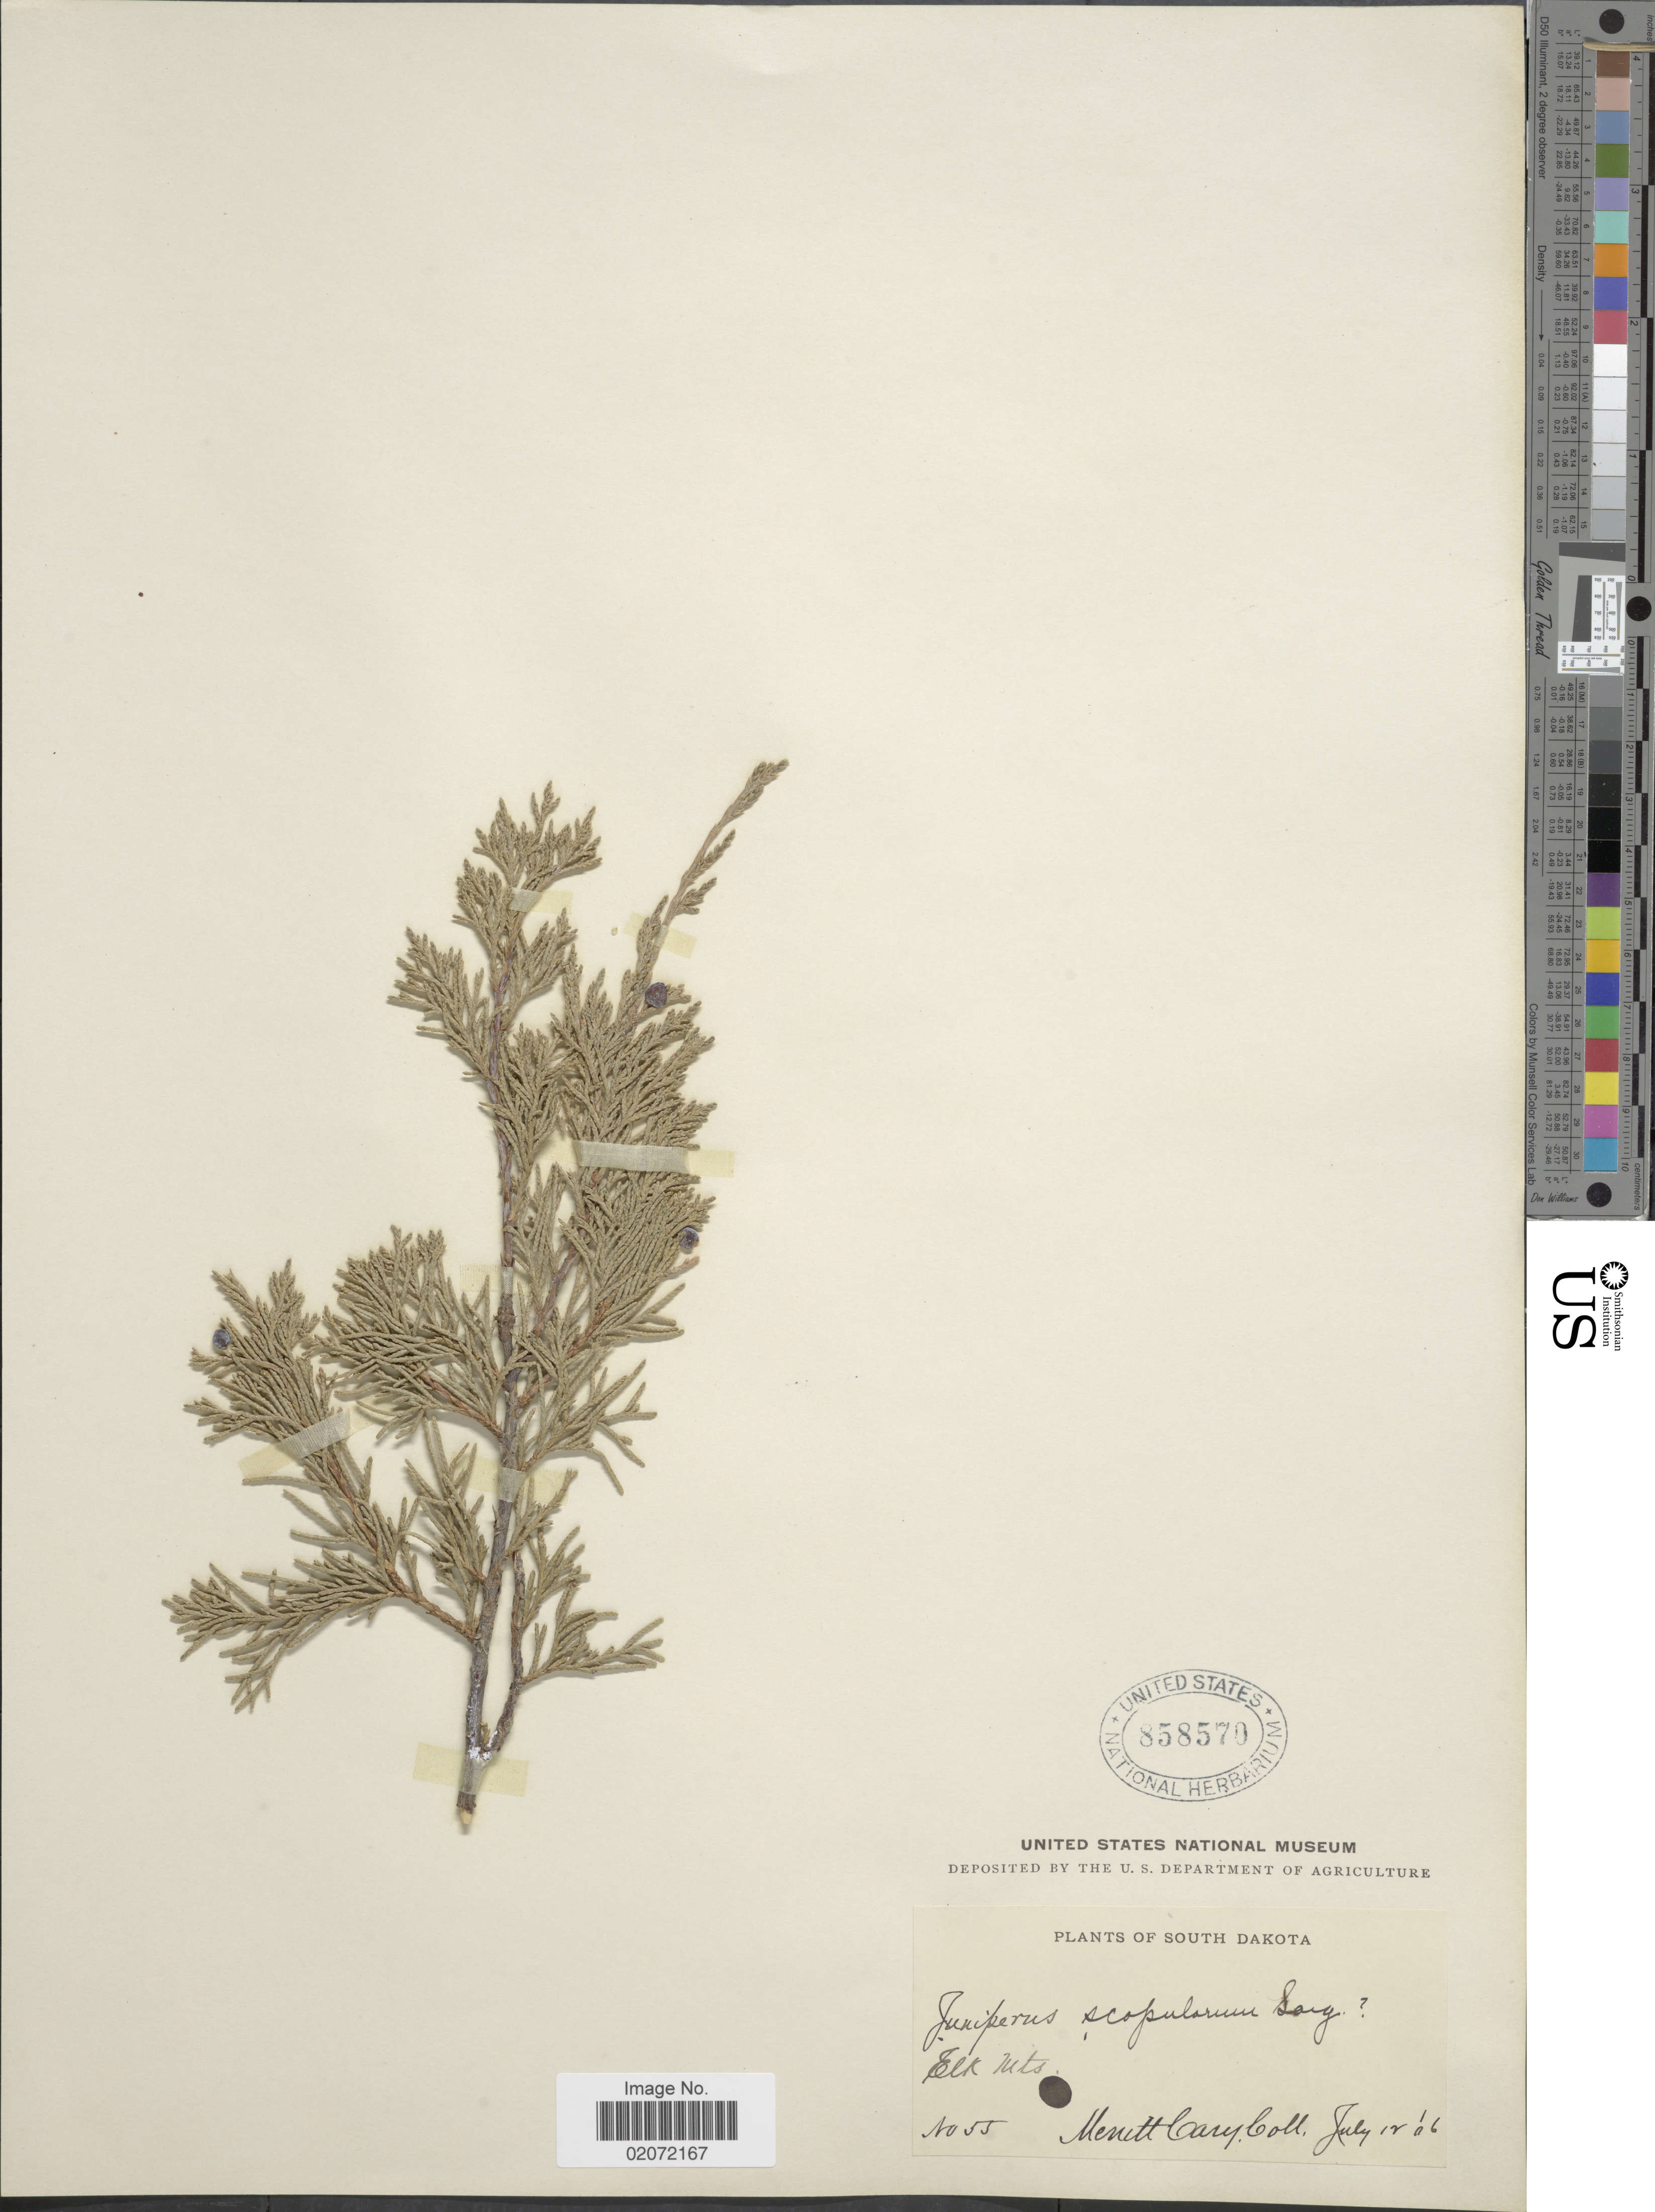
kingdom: Plantae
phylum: Tracheophyta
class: Pinopsida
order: Pinales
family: Cupressaceae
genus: Juniperus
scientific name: Juniperus virginiana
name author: L.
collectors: M. Cary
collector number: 55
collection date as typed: Transcribed d/m/y: 12/7/6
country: United States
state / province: South Dakota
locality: South Dakota, Eak Mts.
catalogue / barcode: US 858470